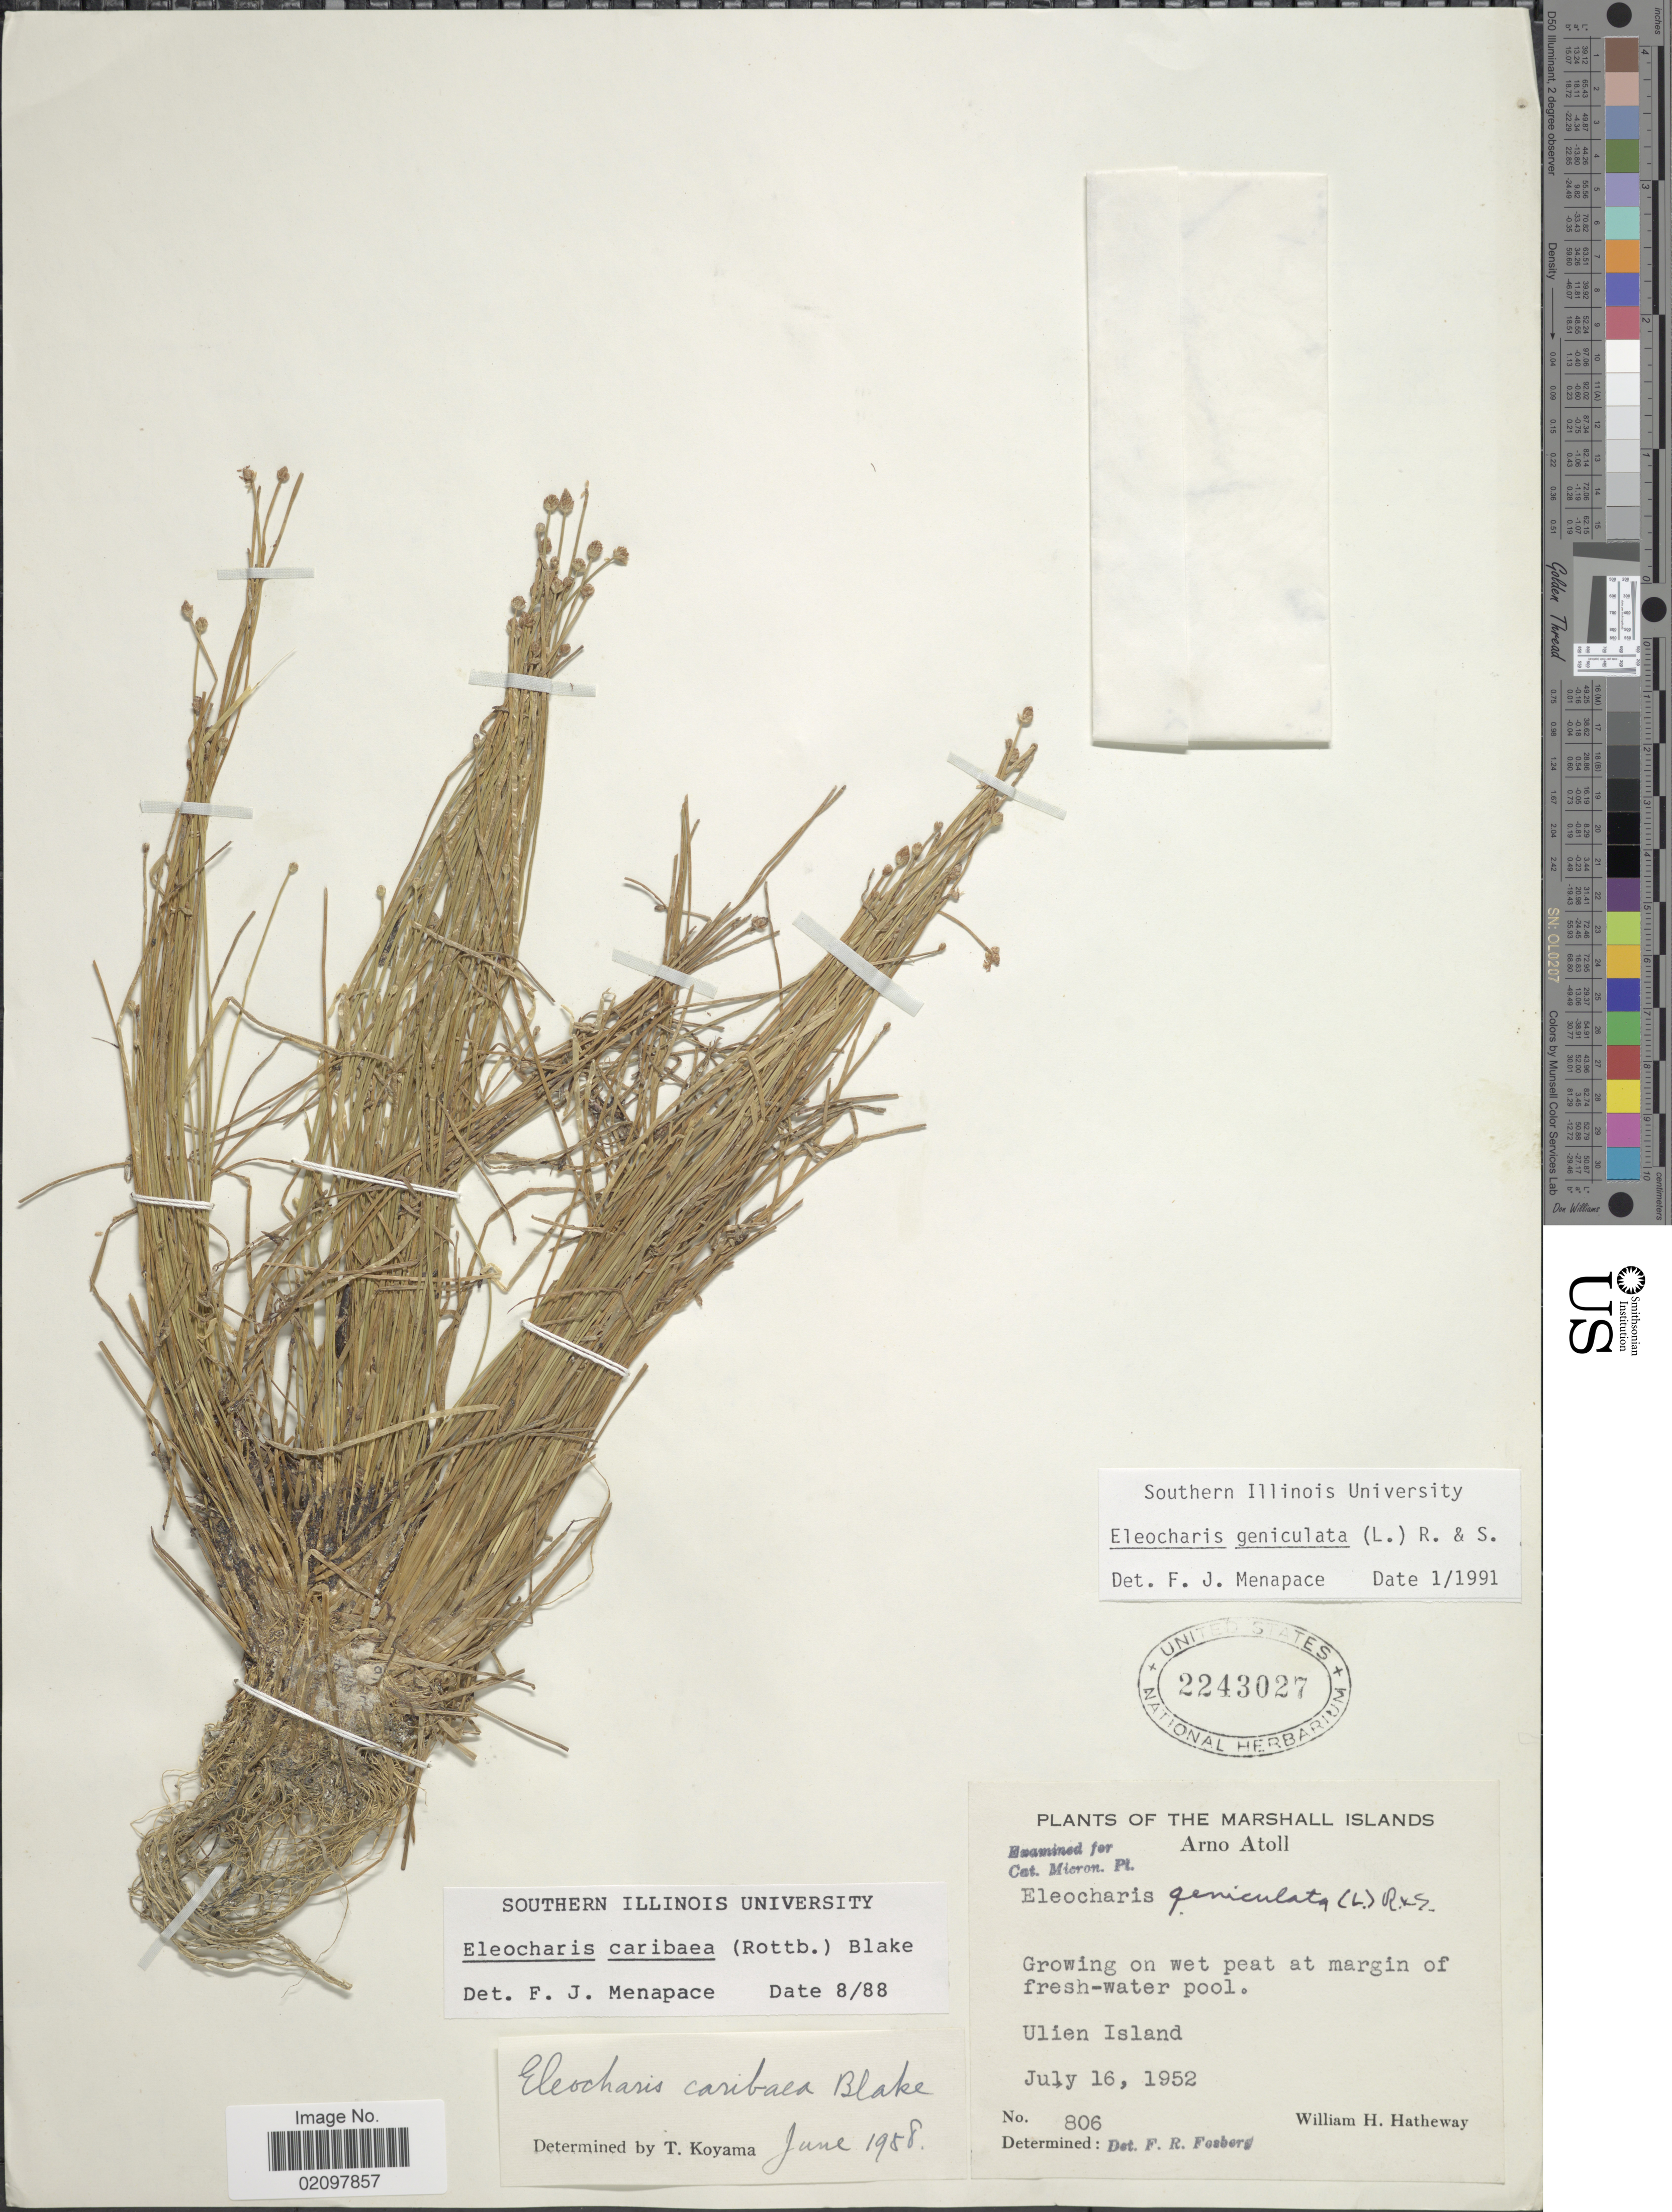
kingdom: Plantae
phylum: Tracheophyta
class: Liliopsida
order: Poales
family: Cyperaceae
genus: Eleocharis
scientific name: Eleocharis geniculata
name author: (L.) Roem. & Schult.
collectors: W. H. Hatheway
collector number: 806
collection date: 1952-07-16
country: Marshall Islands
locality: Arno Atoll. Growing in wet peat at margin of fresh-water pool. Ulien Island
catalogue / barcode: US 2243027